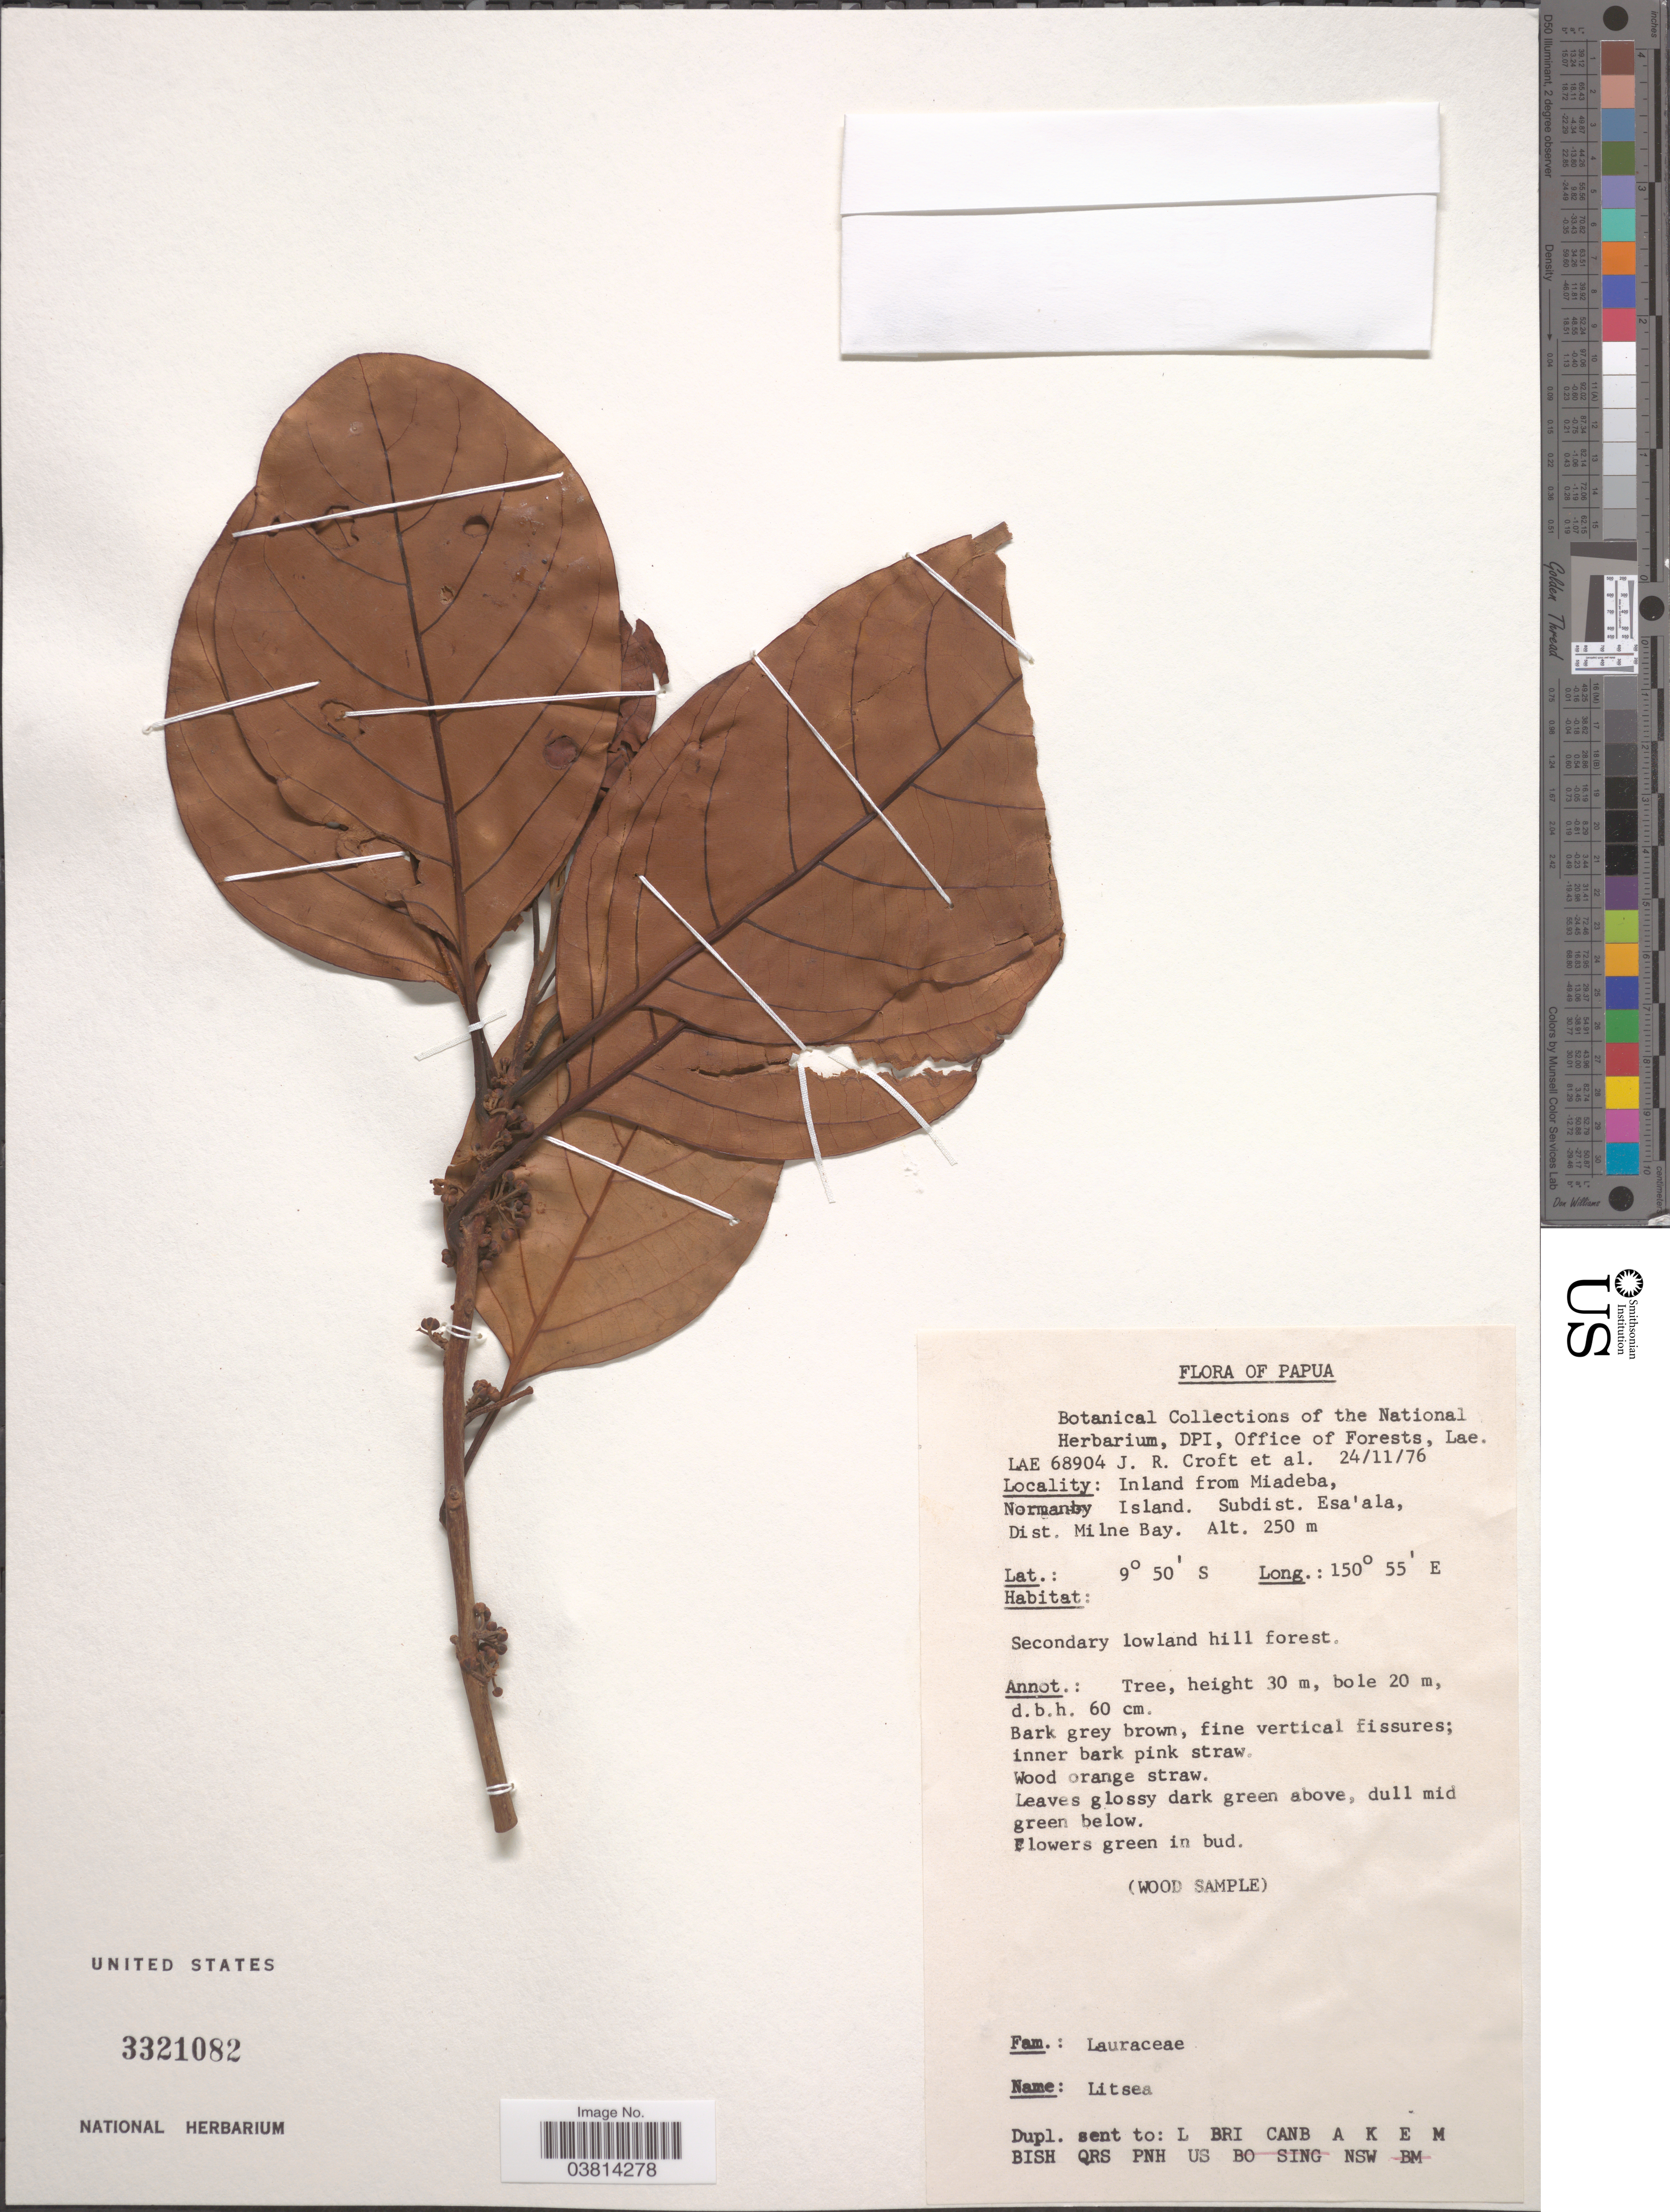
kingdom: Plantae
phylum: Tracheophyta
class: Magnoliopsida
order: Laurales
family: Lauraceae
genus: Litsea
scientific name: Litsea sp.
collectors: J. R. Croft & et al.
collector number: LAE 68904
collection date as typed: Transcribed d/m/y: 24/11/76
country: Papua New Guinea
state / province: Milne Bay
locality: Inland from Miadeba, Normanby Island. Subdist. Esa'ala, Dist. Milne Bay.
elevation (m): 250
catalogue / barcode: US 3321082